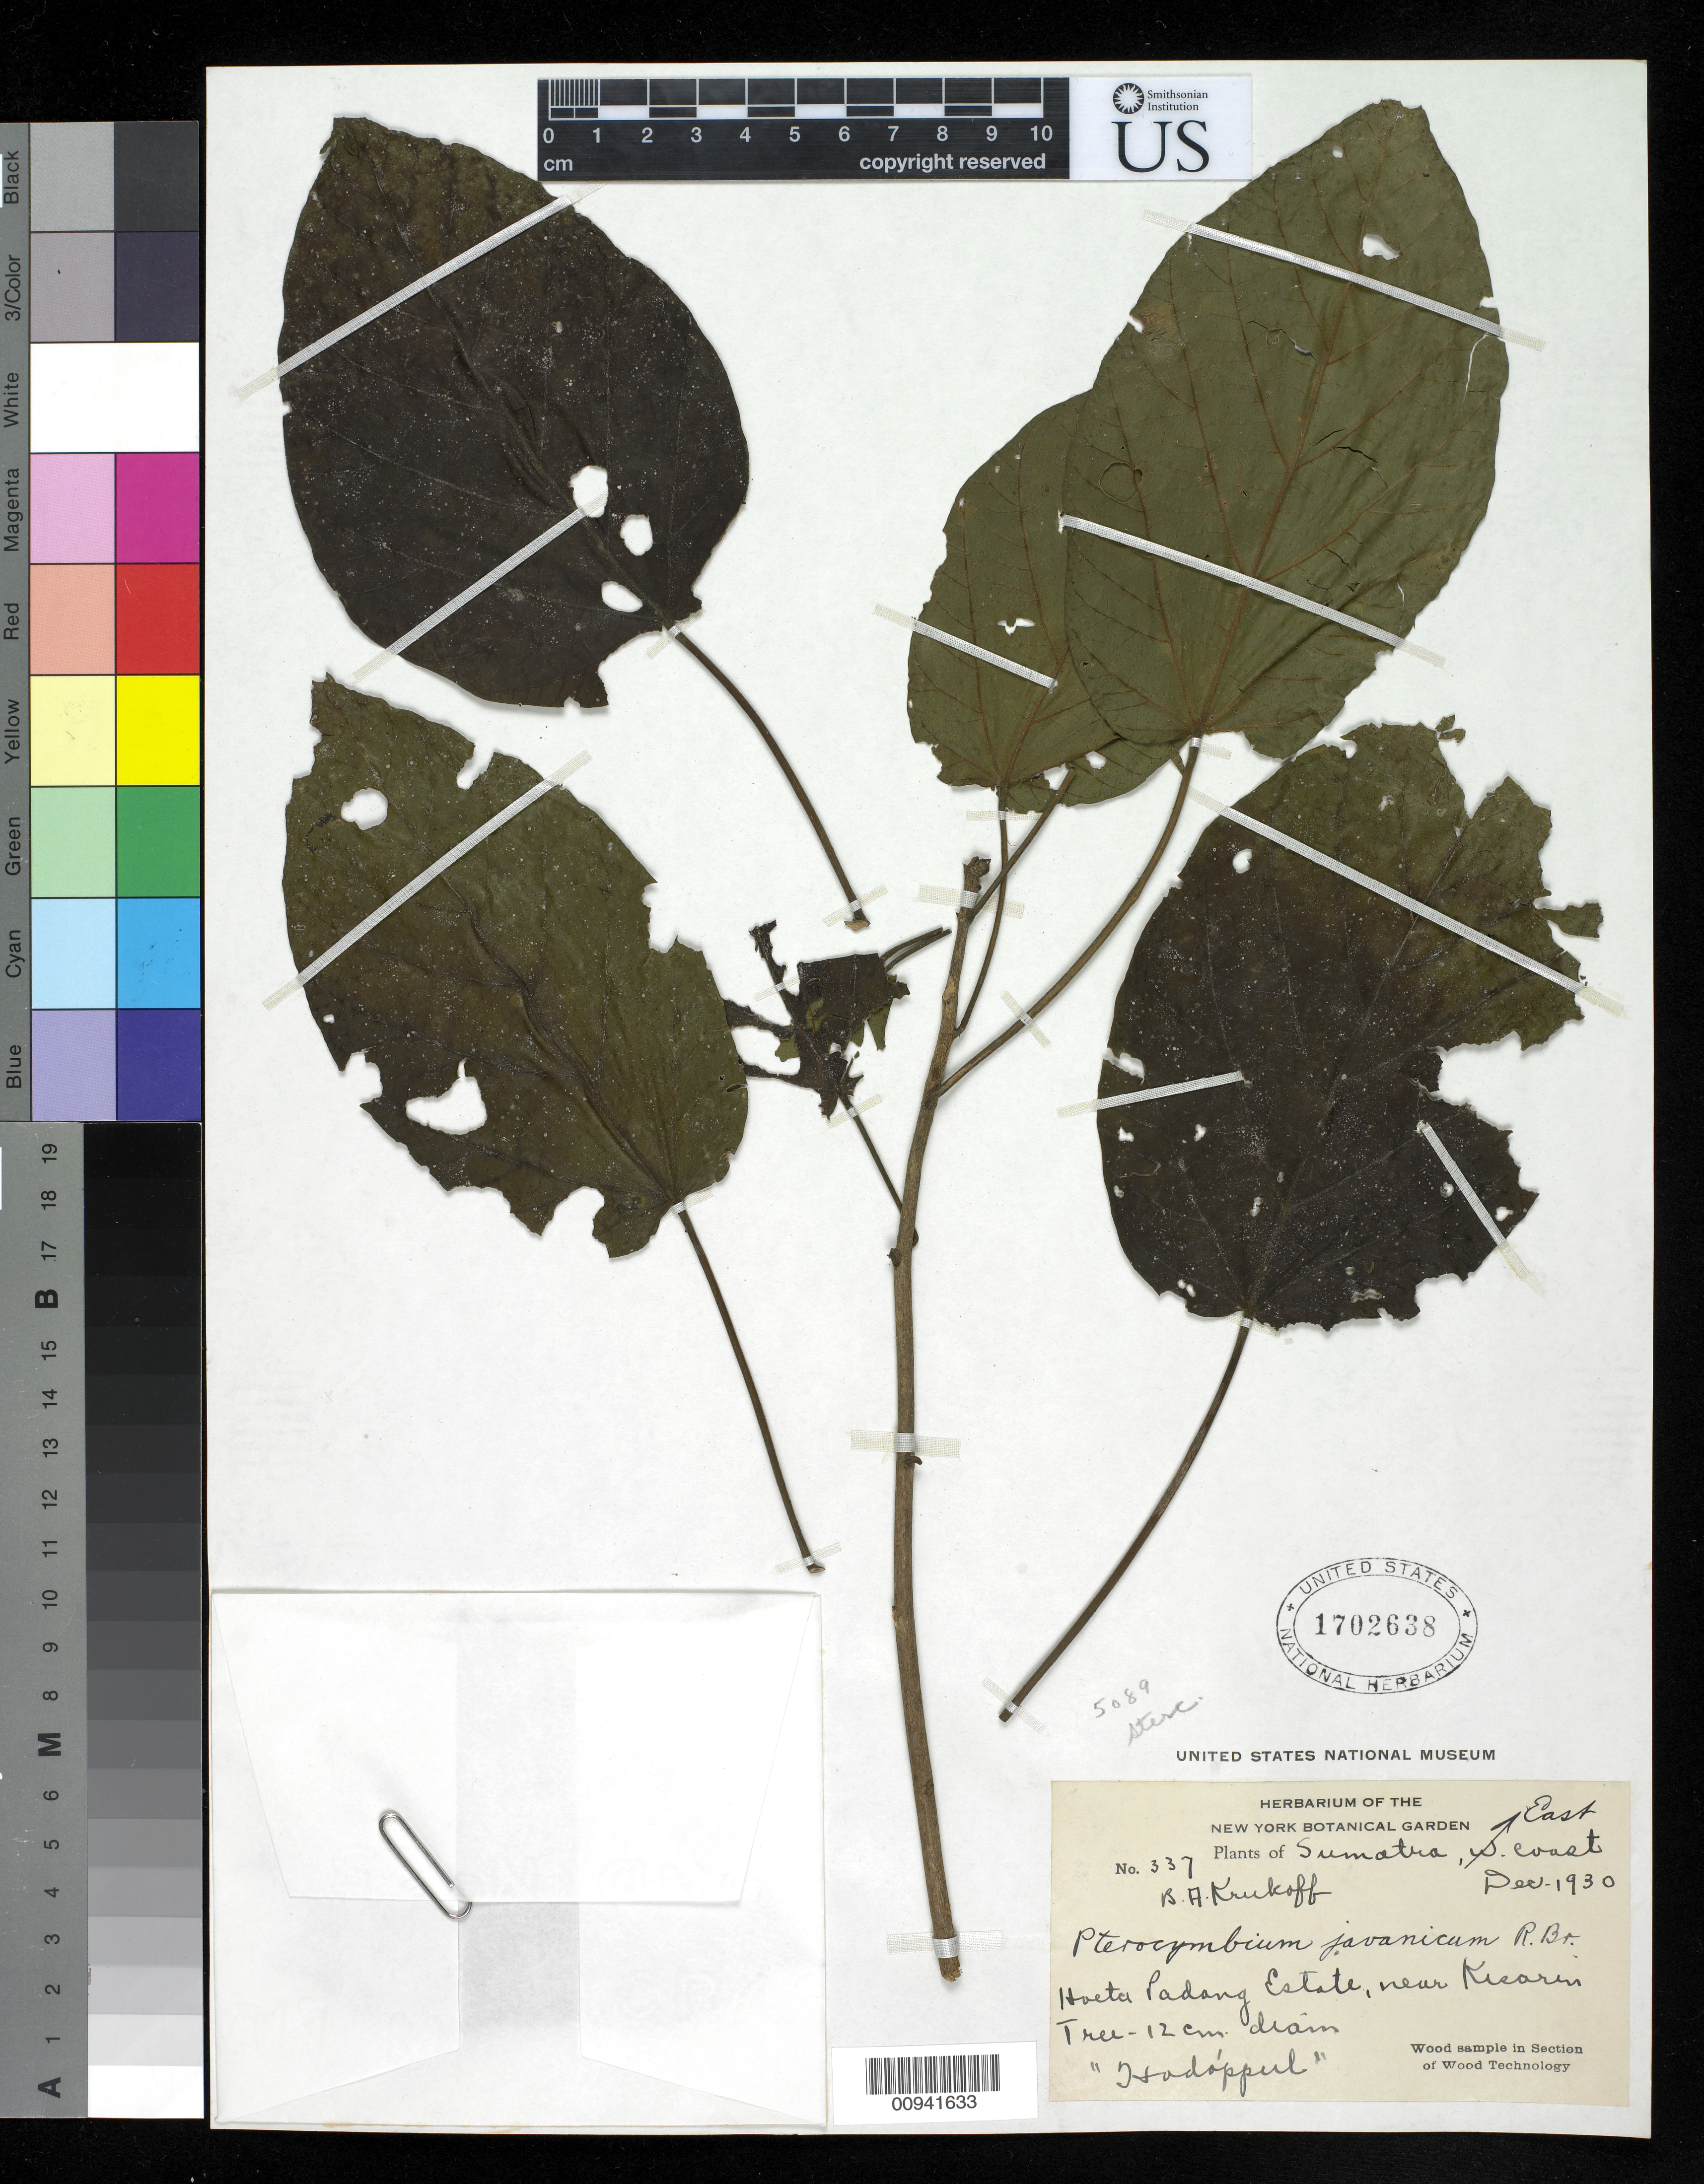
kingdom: Plantae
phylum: Tracheophyta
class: Magnoliopsida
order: Malvales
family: Malvaceae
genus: Pterocymbium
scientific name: Pterocymbium javanicum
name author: R. Br.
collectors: B. A. Krukoff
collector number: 337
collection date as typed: Dec 1930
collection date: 1930-12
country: Indonesia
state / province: East Coast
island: Sumatra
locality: Hoeta Padang Estate, near Kesarin Tree - 12cm. diam.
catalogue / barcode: US 1702638